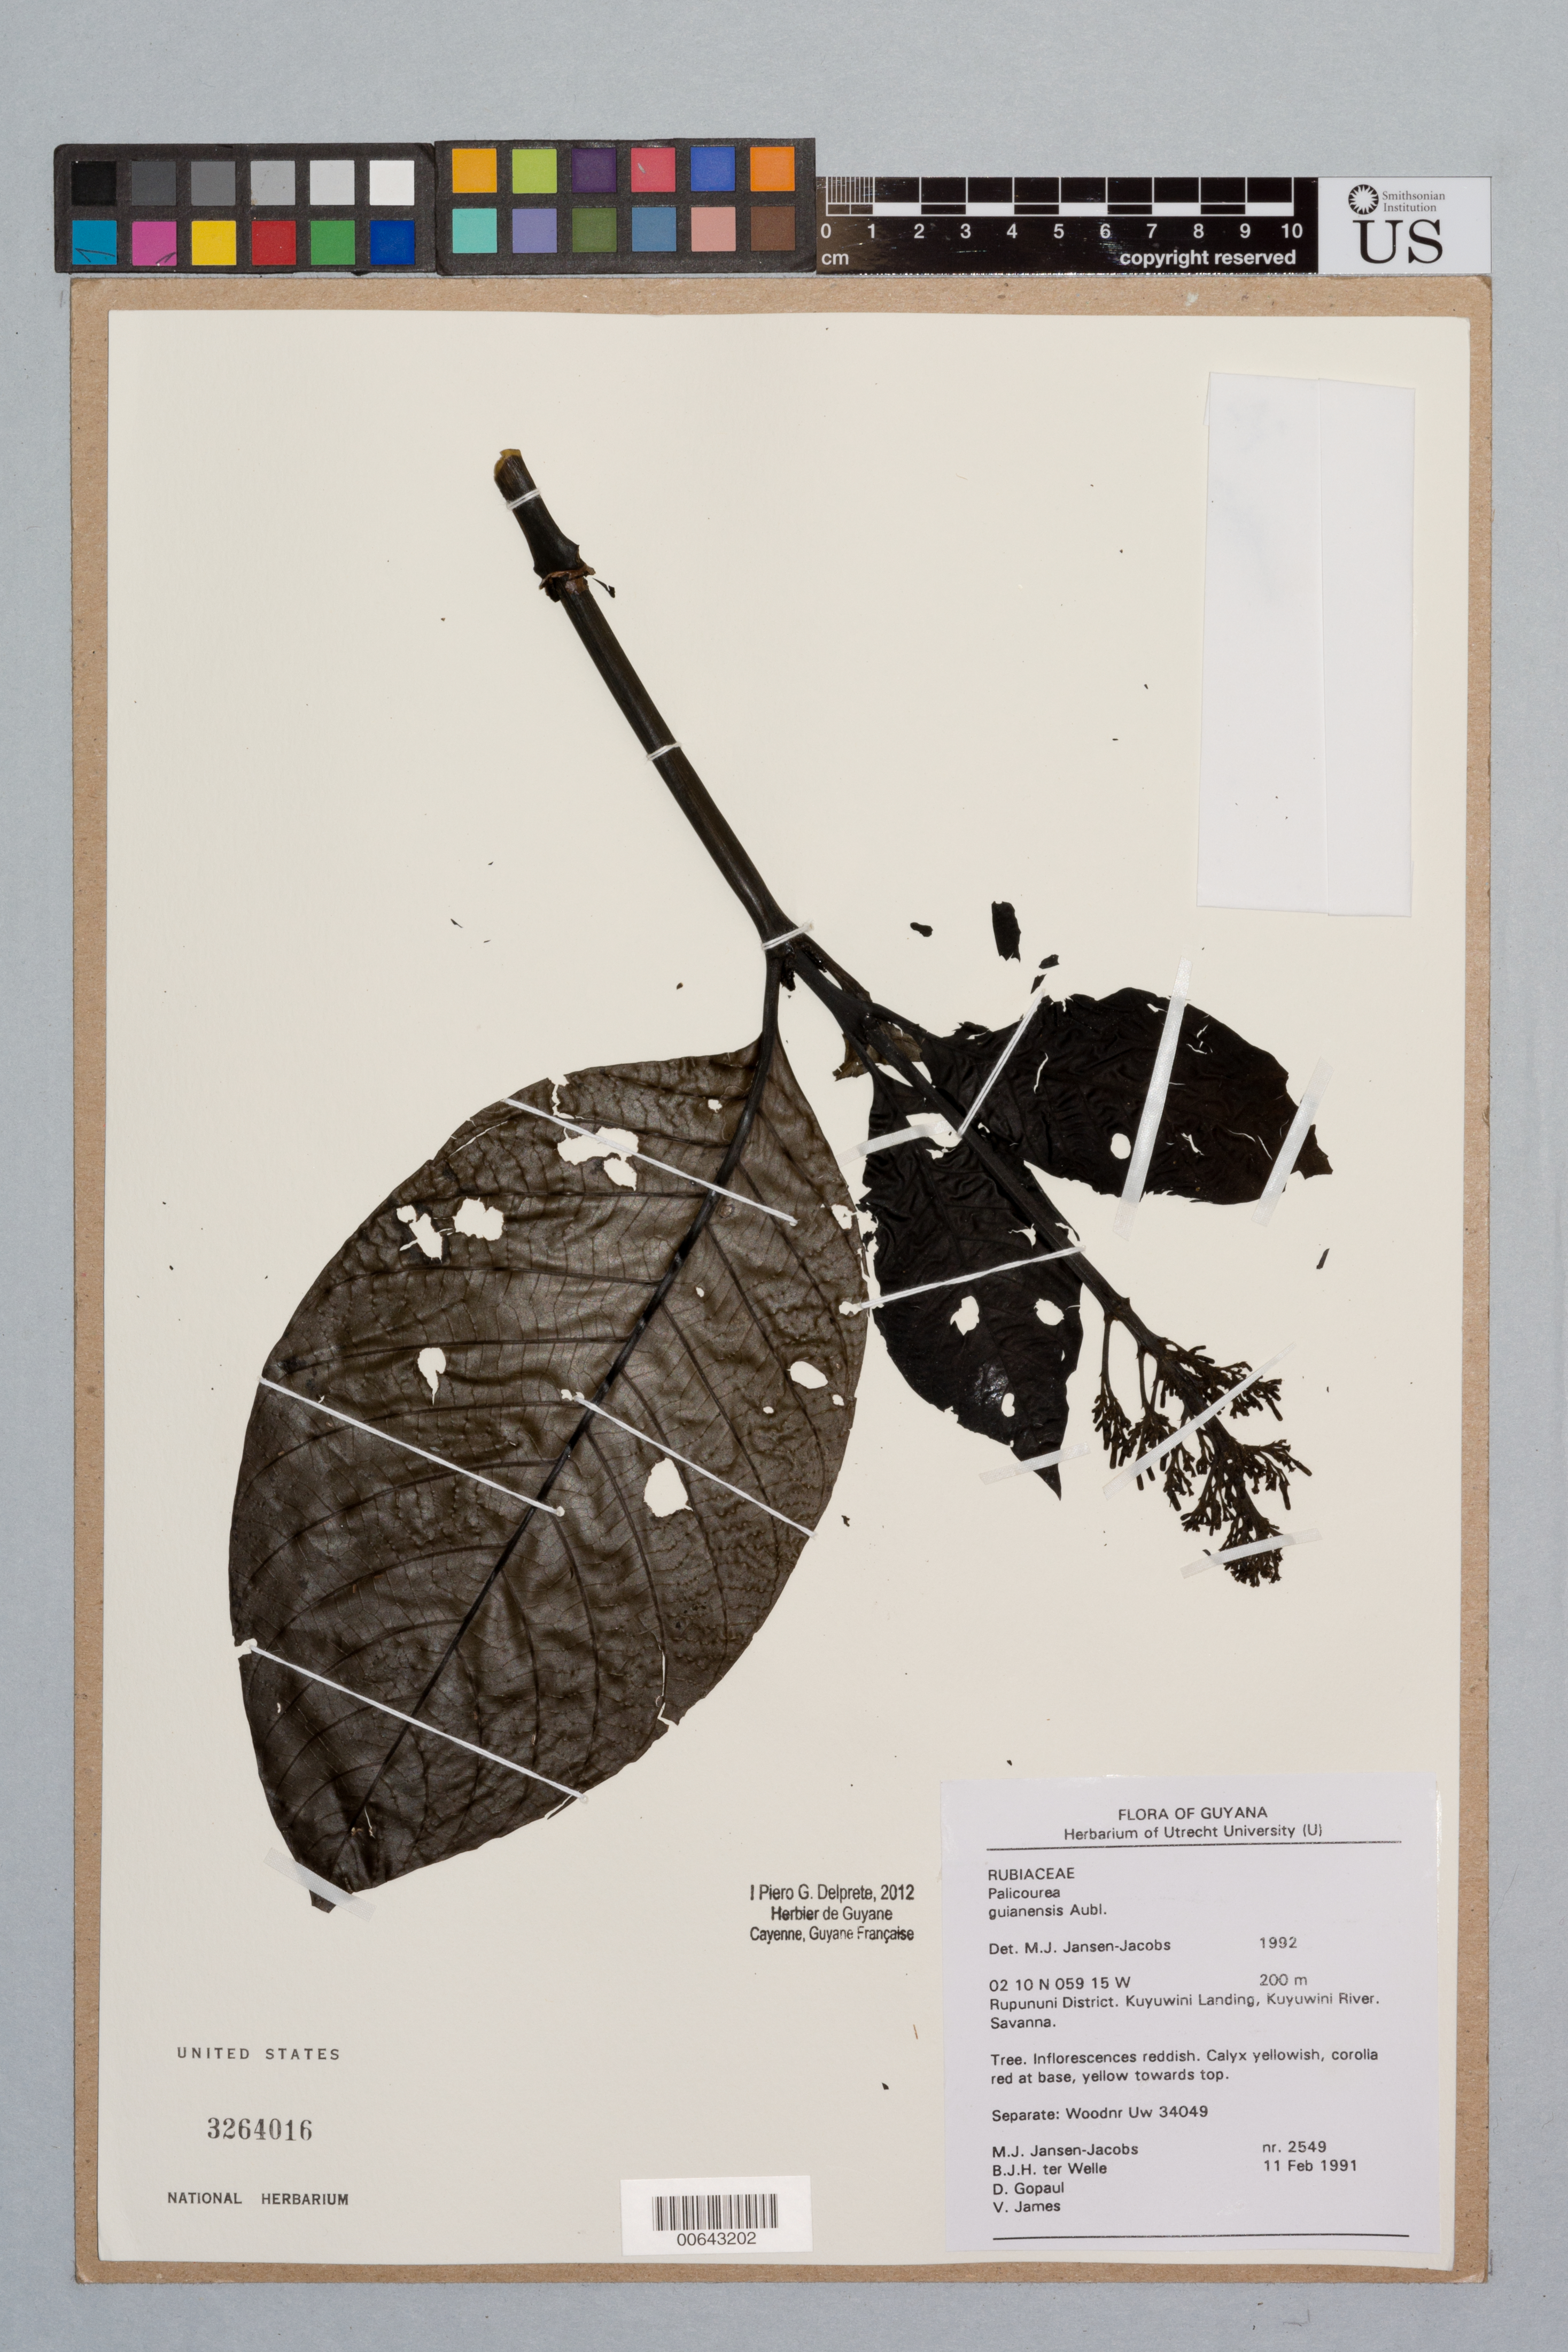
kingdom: Plantae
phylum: Tracheophyta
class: Magnoliopsida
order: Gentianales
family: Rubiaceae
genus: Palicourea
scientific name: Palicourea guianensis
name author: Aubl.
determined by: Delprete, P. G., Herb. de Guyane Cay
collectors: M. J. Jansen-Jacobs, B. Welle, D. Gopaul & V. James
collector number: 2549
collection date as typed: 11-Feb-91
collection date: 1991-02-11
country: Guyana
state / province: U. Takutu-U. Essequibo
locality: Kuyuwini Landing, Kuyuwini River, Rupununi District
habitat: Savanna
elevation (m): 200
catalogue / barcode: US 3264016